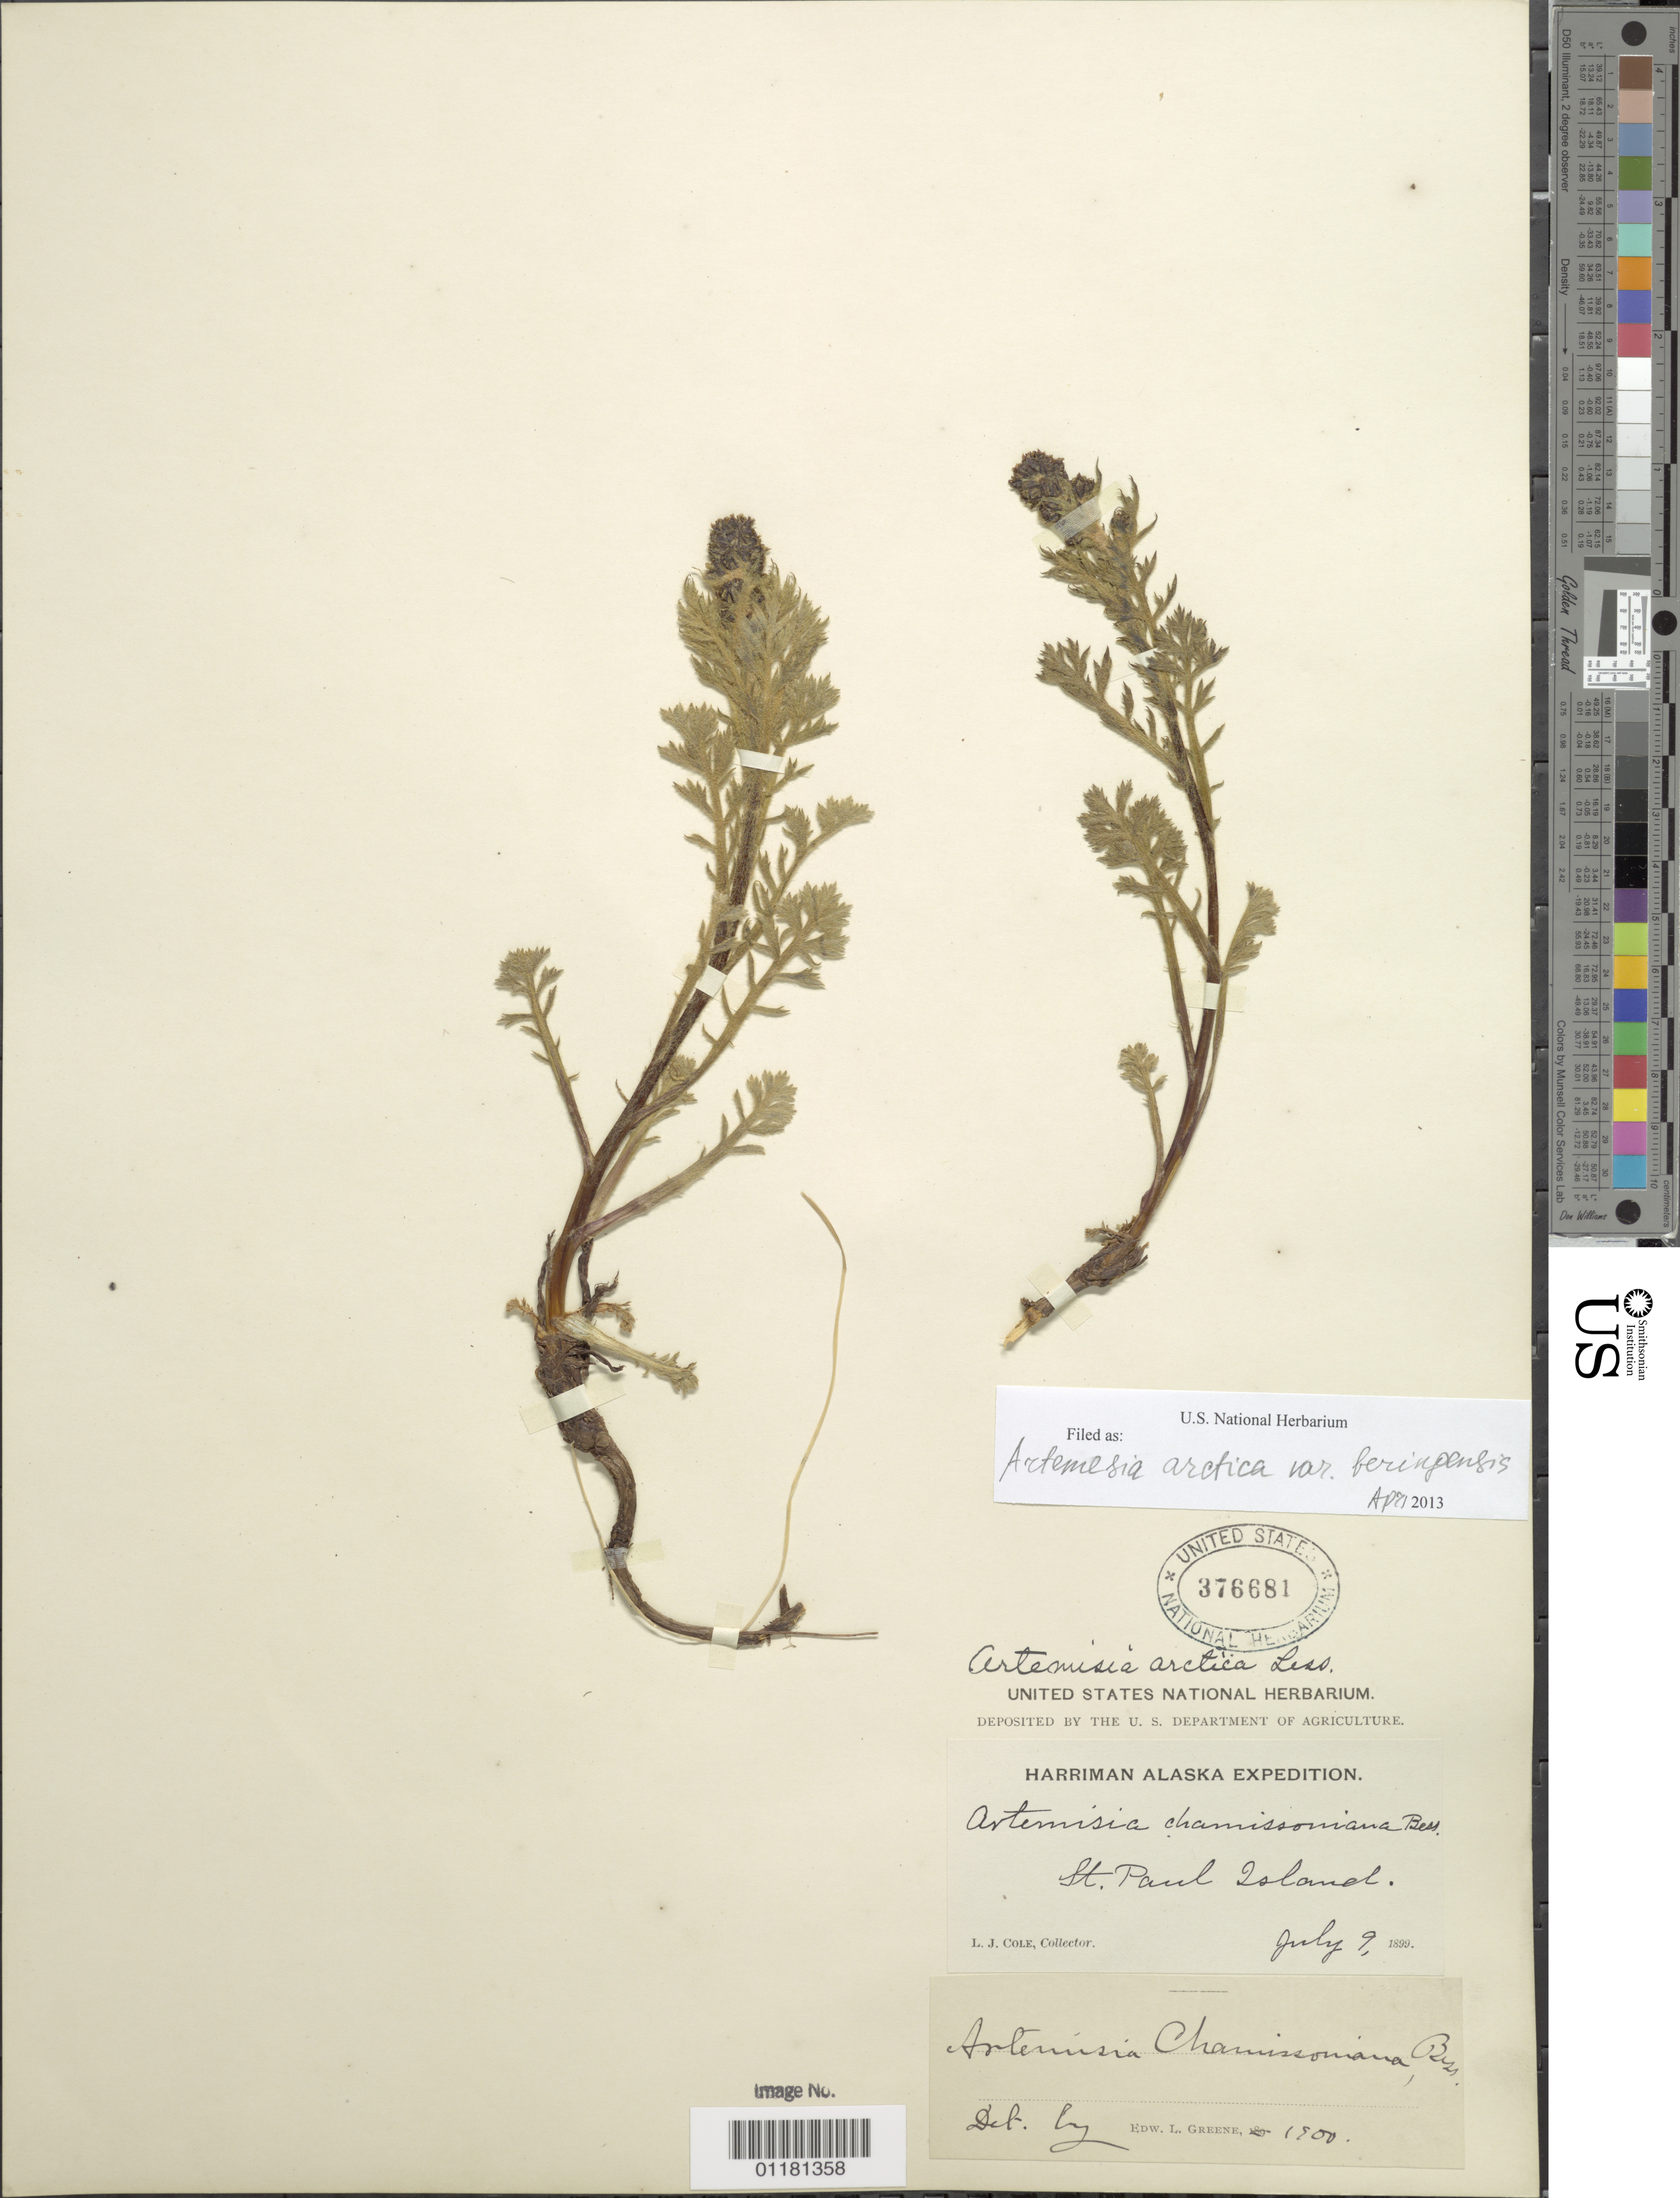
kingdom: Plantae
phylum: Tracheophyta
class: Magnoliopsida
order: Asterales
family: Asteraceae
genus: Artemisia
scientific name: Artemisia arctica var. beringensis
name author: Hultén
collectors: L. Cole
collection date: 1899-07-09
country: United States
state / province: Alaska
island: St. Paul Island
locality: St. Paul Island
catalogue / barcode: US 376681